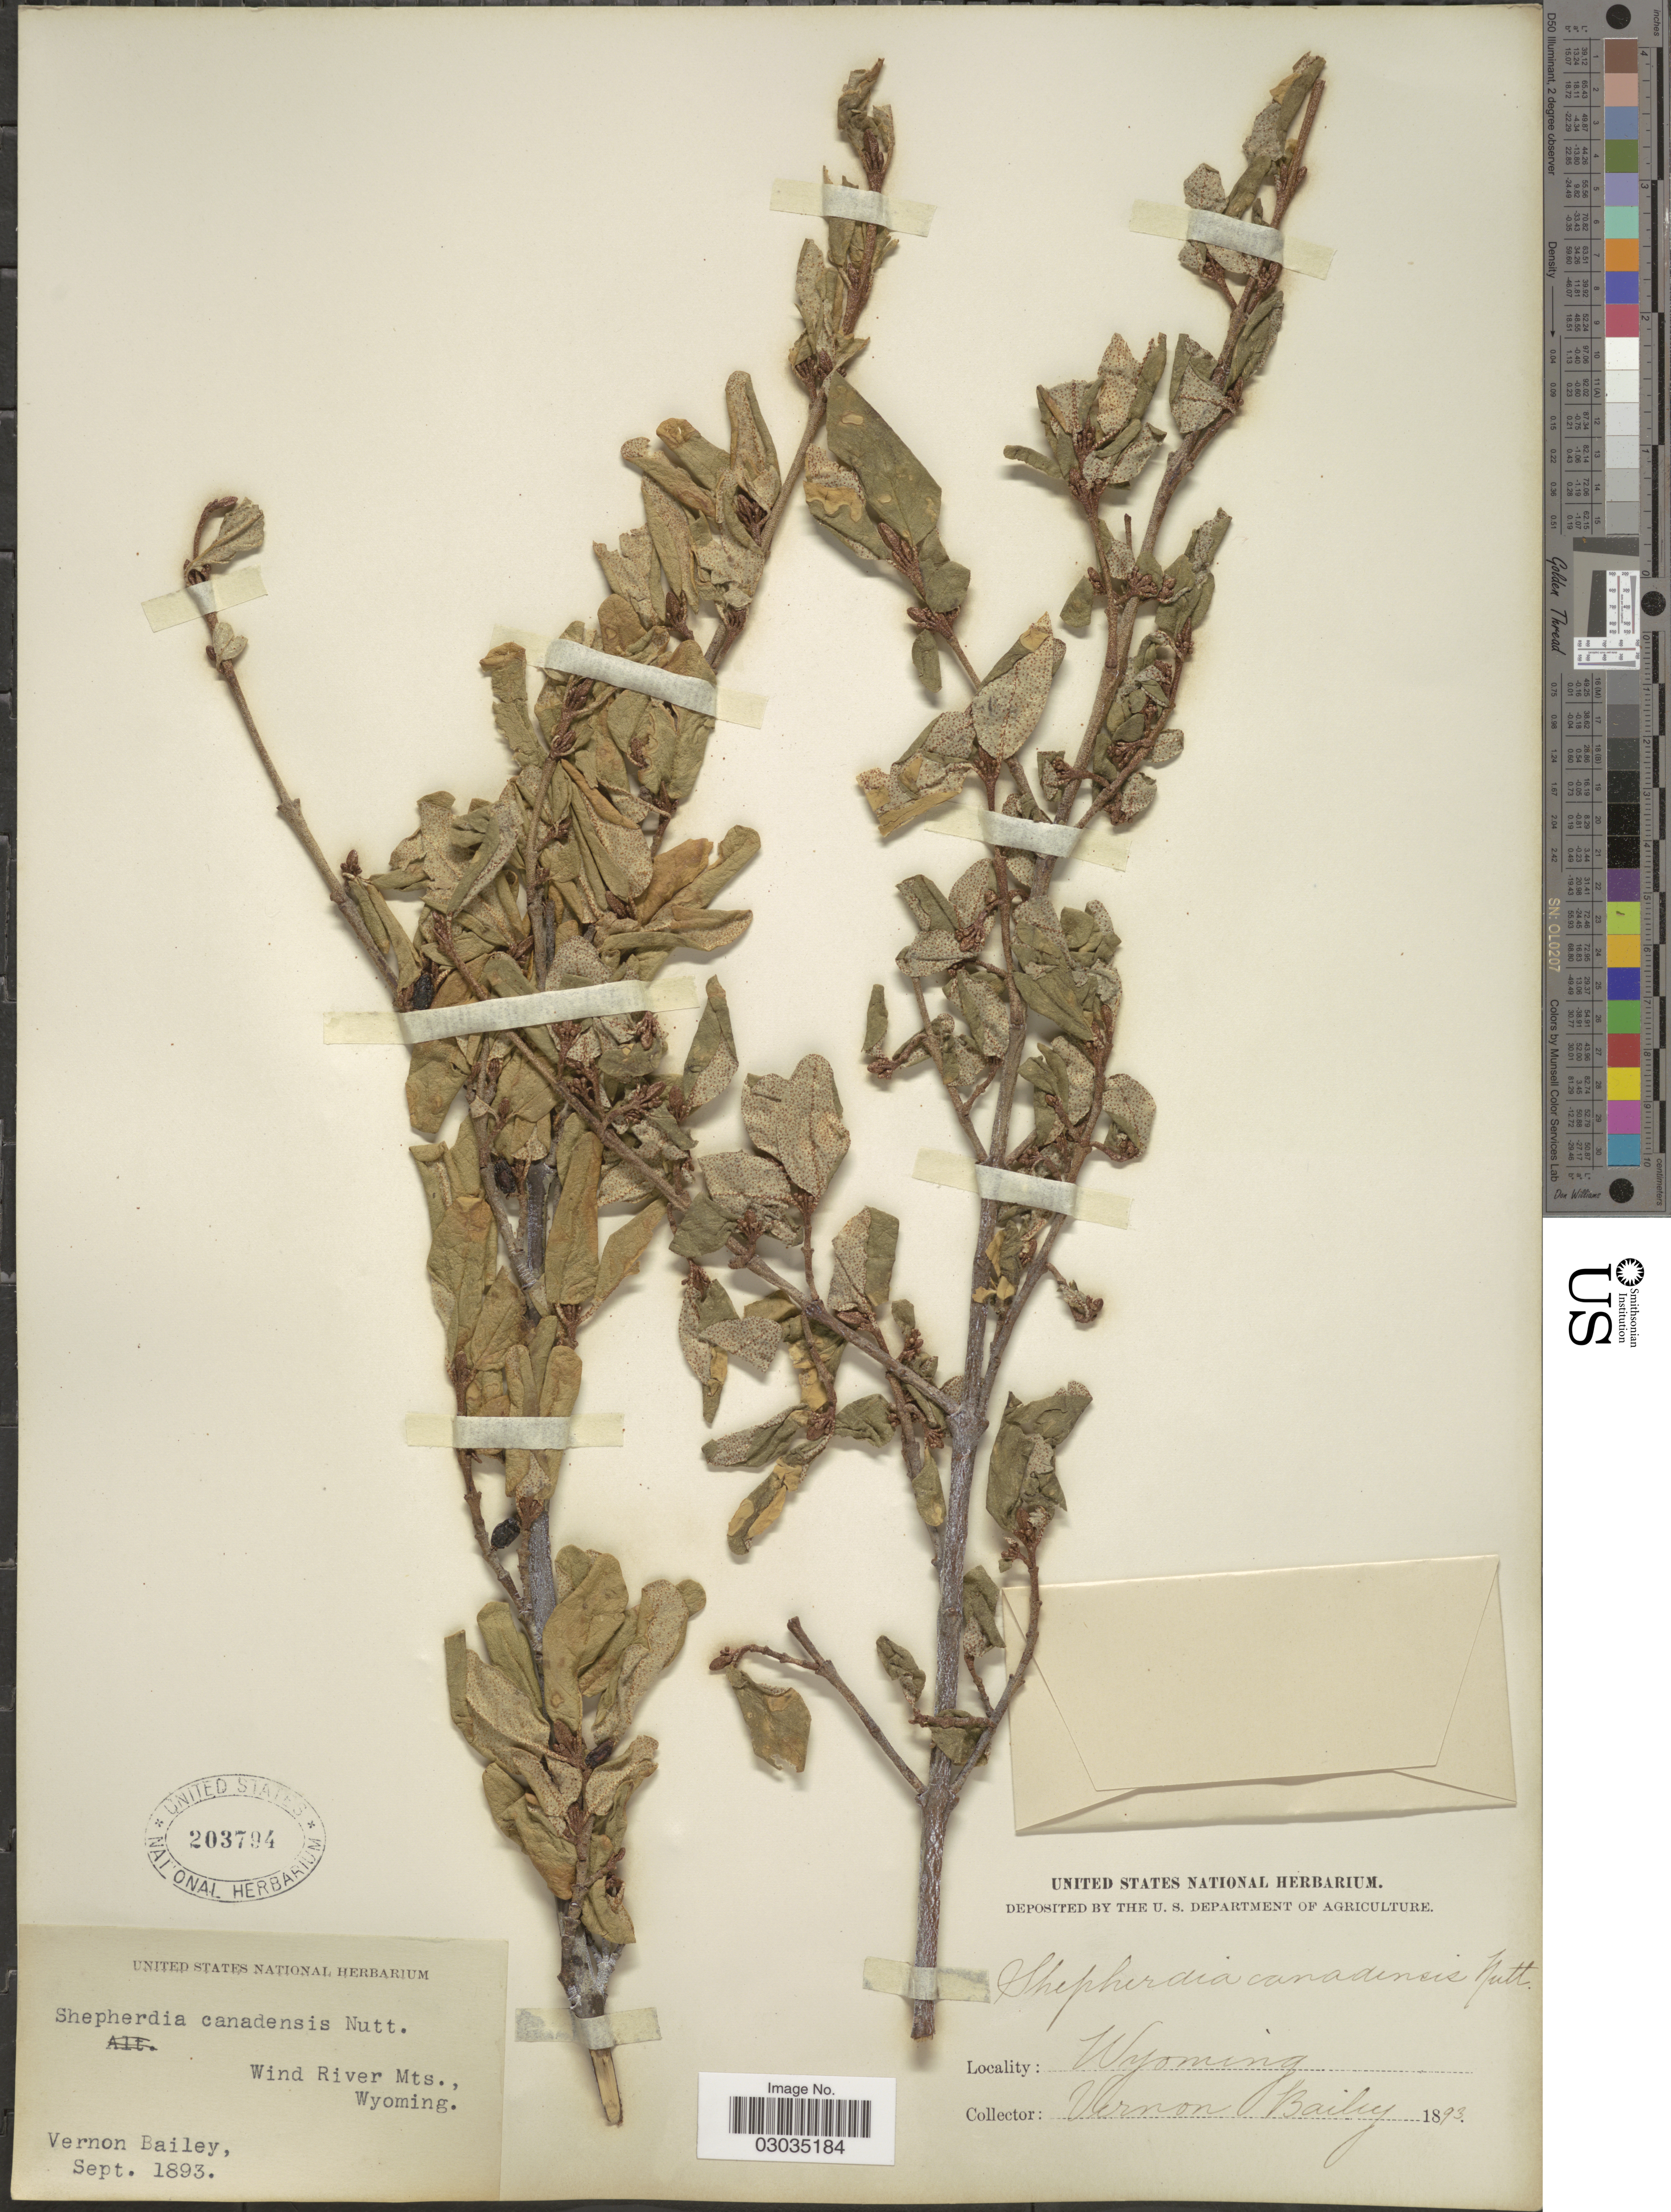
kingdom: Plantae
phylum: Tracheophyta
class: Magnoliopsida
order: Rosales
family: Elaeagnaceae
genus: Shepherdia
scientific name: Shepherdia canadensis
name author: (L.) Nutt.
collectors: V. O. Bailey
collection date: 1893-09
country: United States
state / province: Wyoming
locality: Wind River Mts.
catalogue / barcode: US 203794